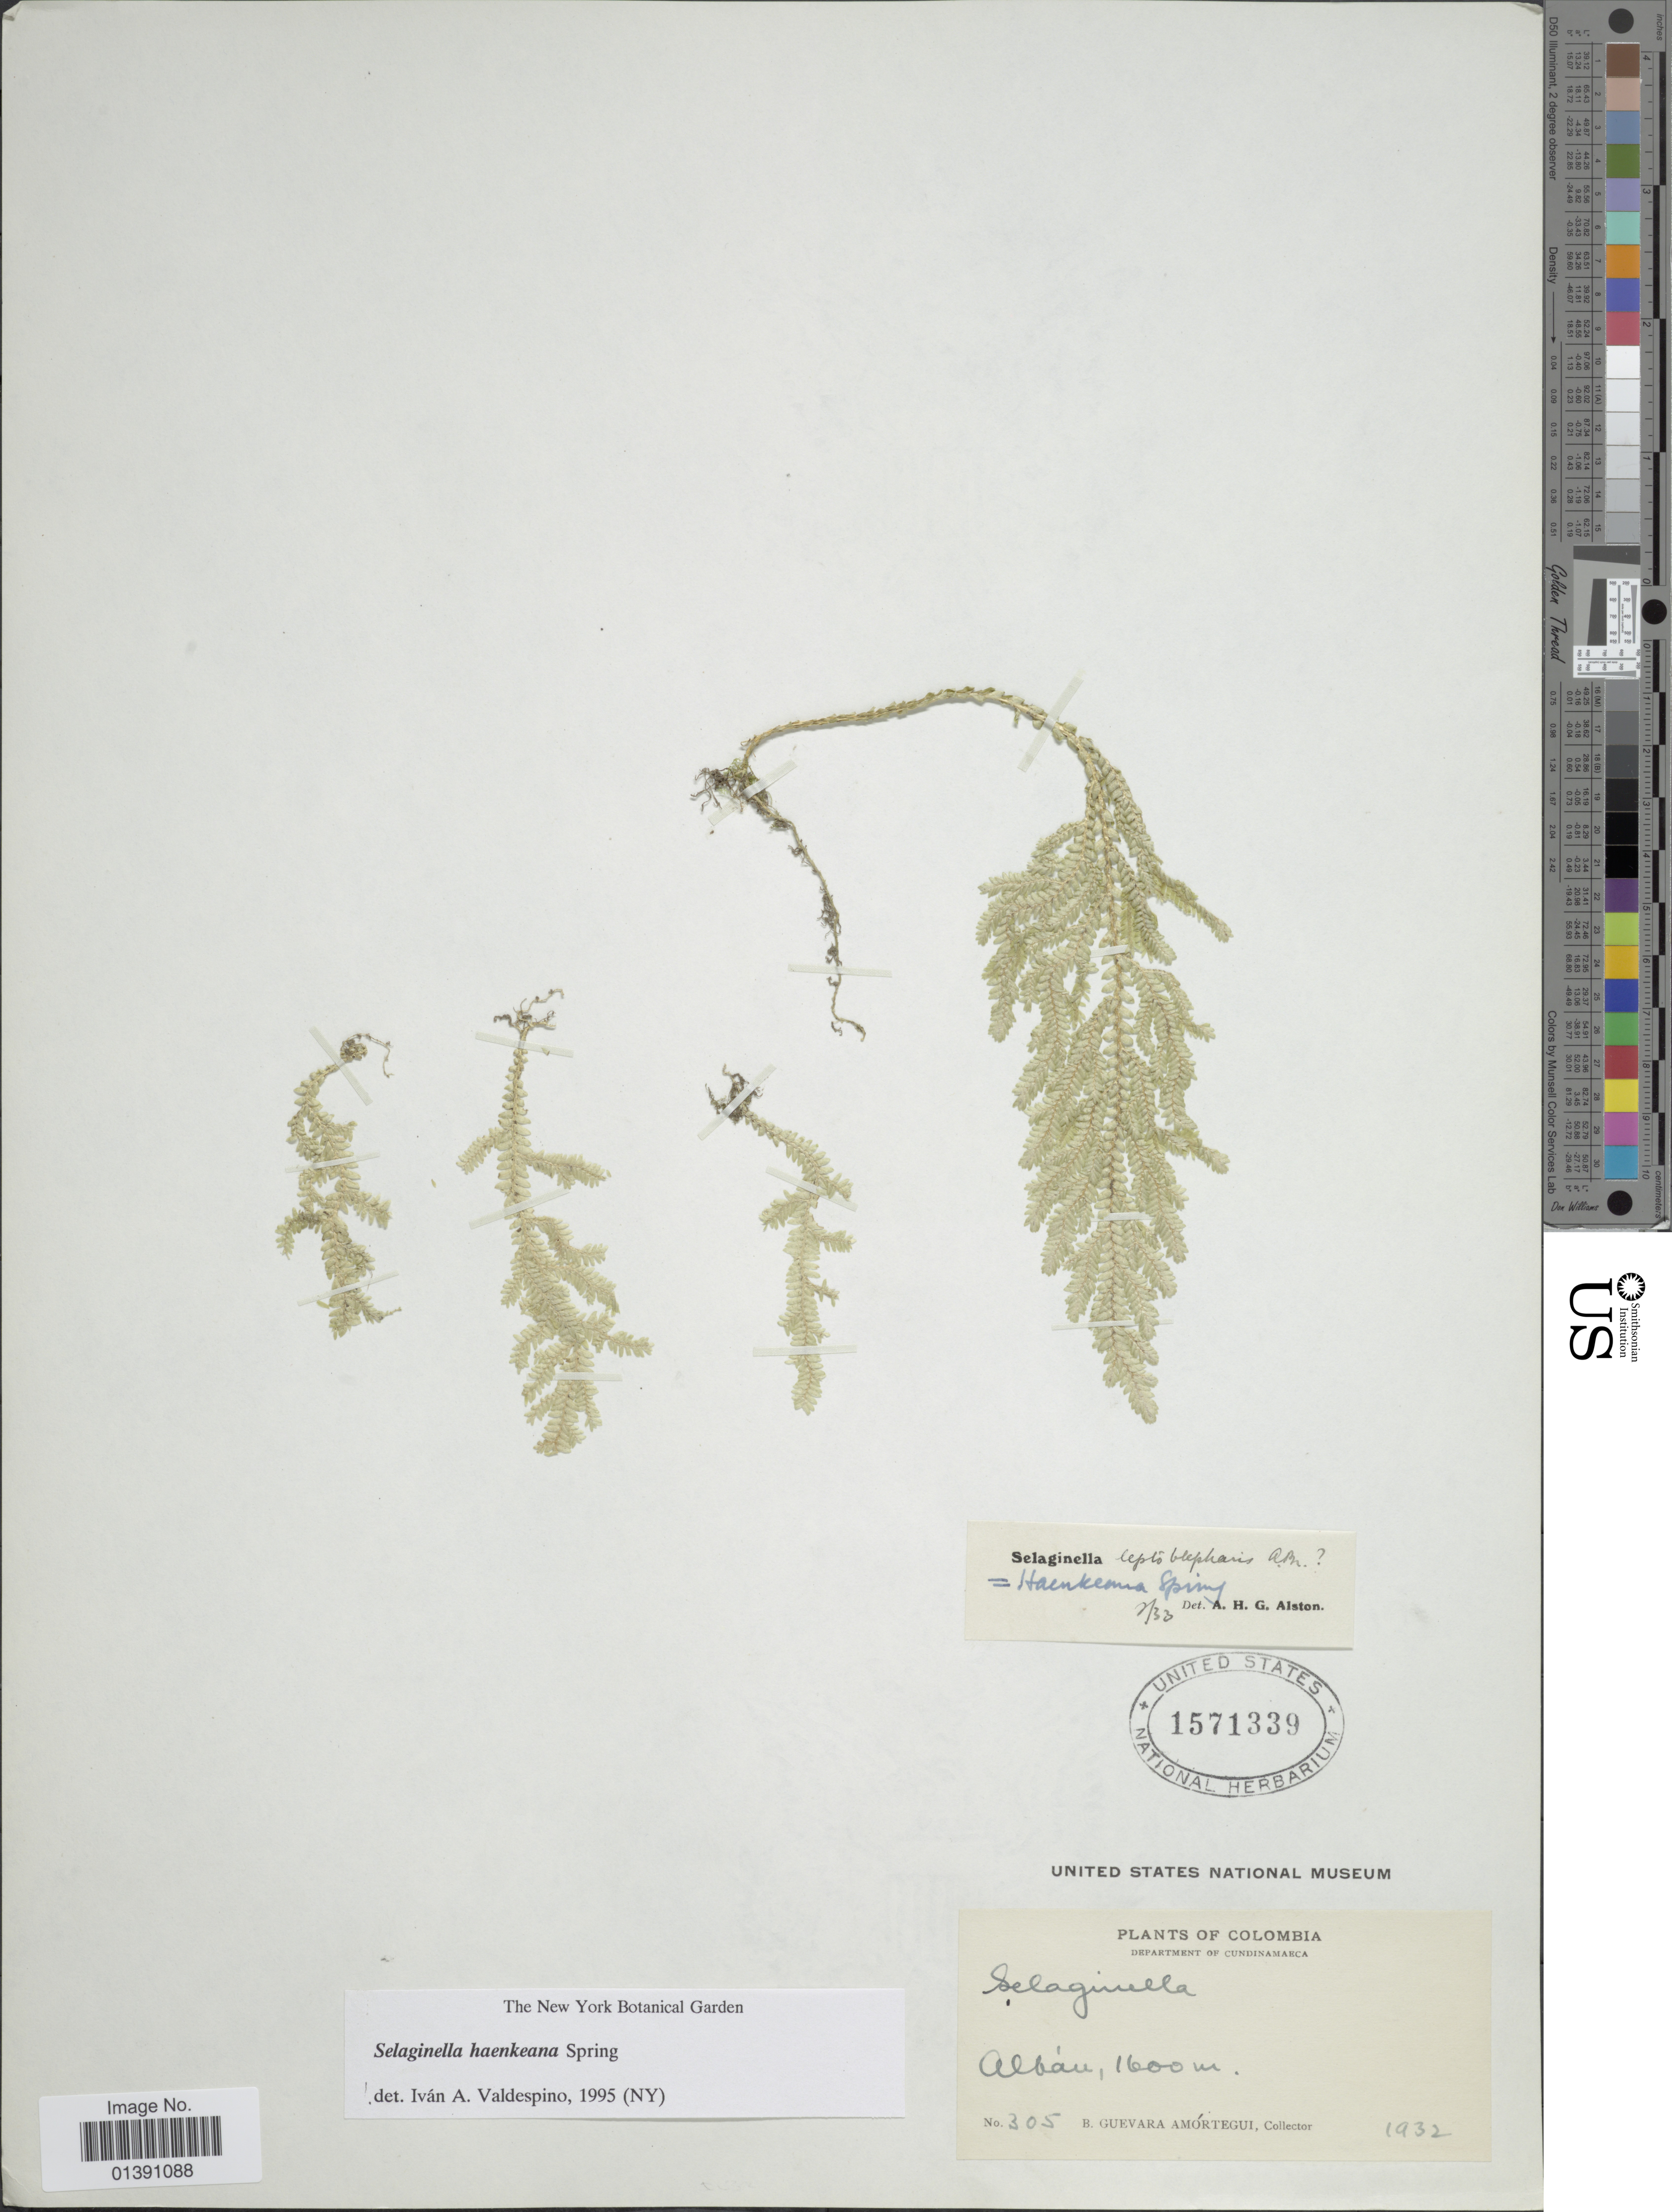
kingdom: Plantae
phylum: Tracheophyta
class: Lycopodiopsida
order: Selaginellales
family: Selaginellaceae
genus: Selaginella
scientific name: Selaginella haenkeana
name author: Spring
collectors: B. Amórtegui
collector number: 305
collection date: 1932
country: Colombia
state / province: Cundinamarca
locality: Albán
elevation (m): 1600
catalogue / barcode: US 1571339